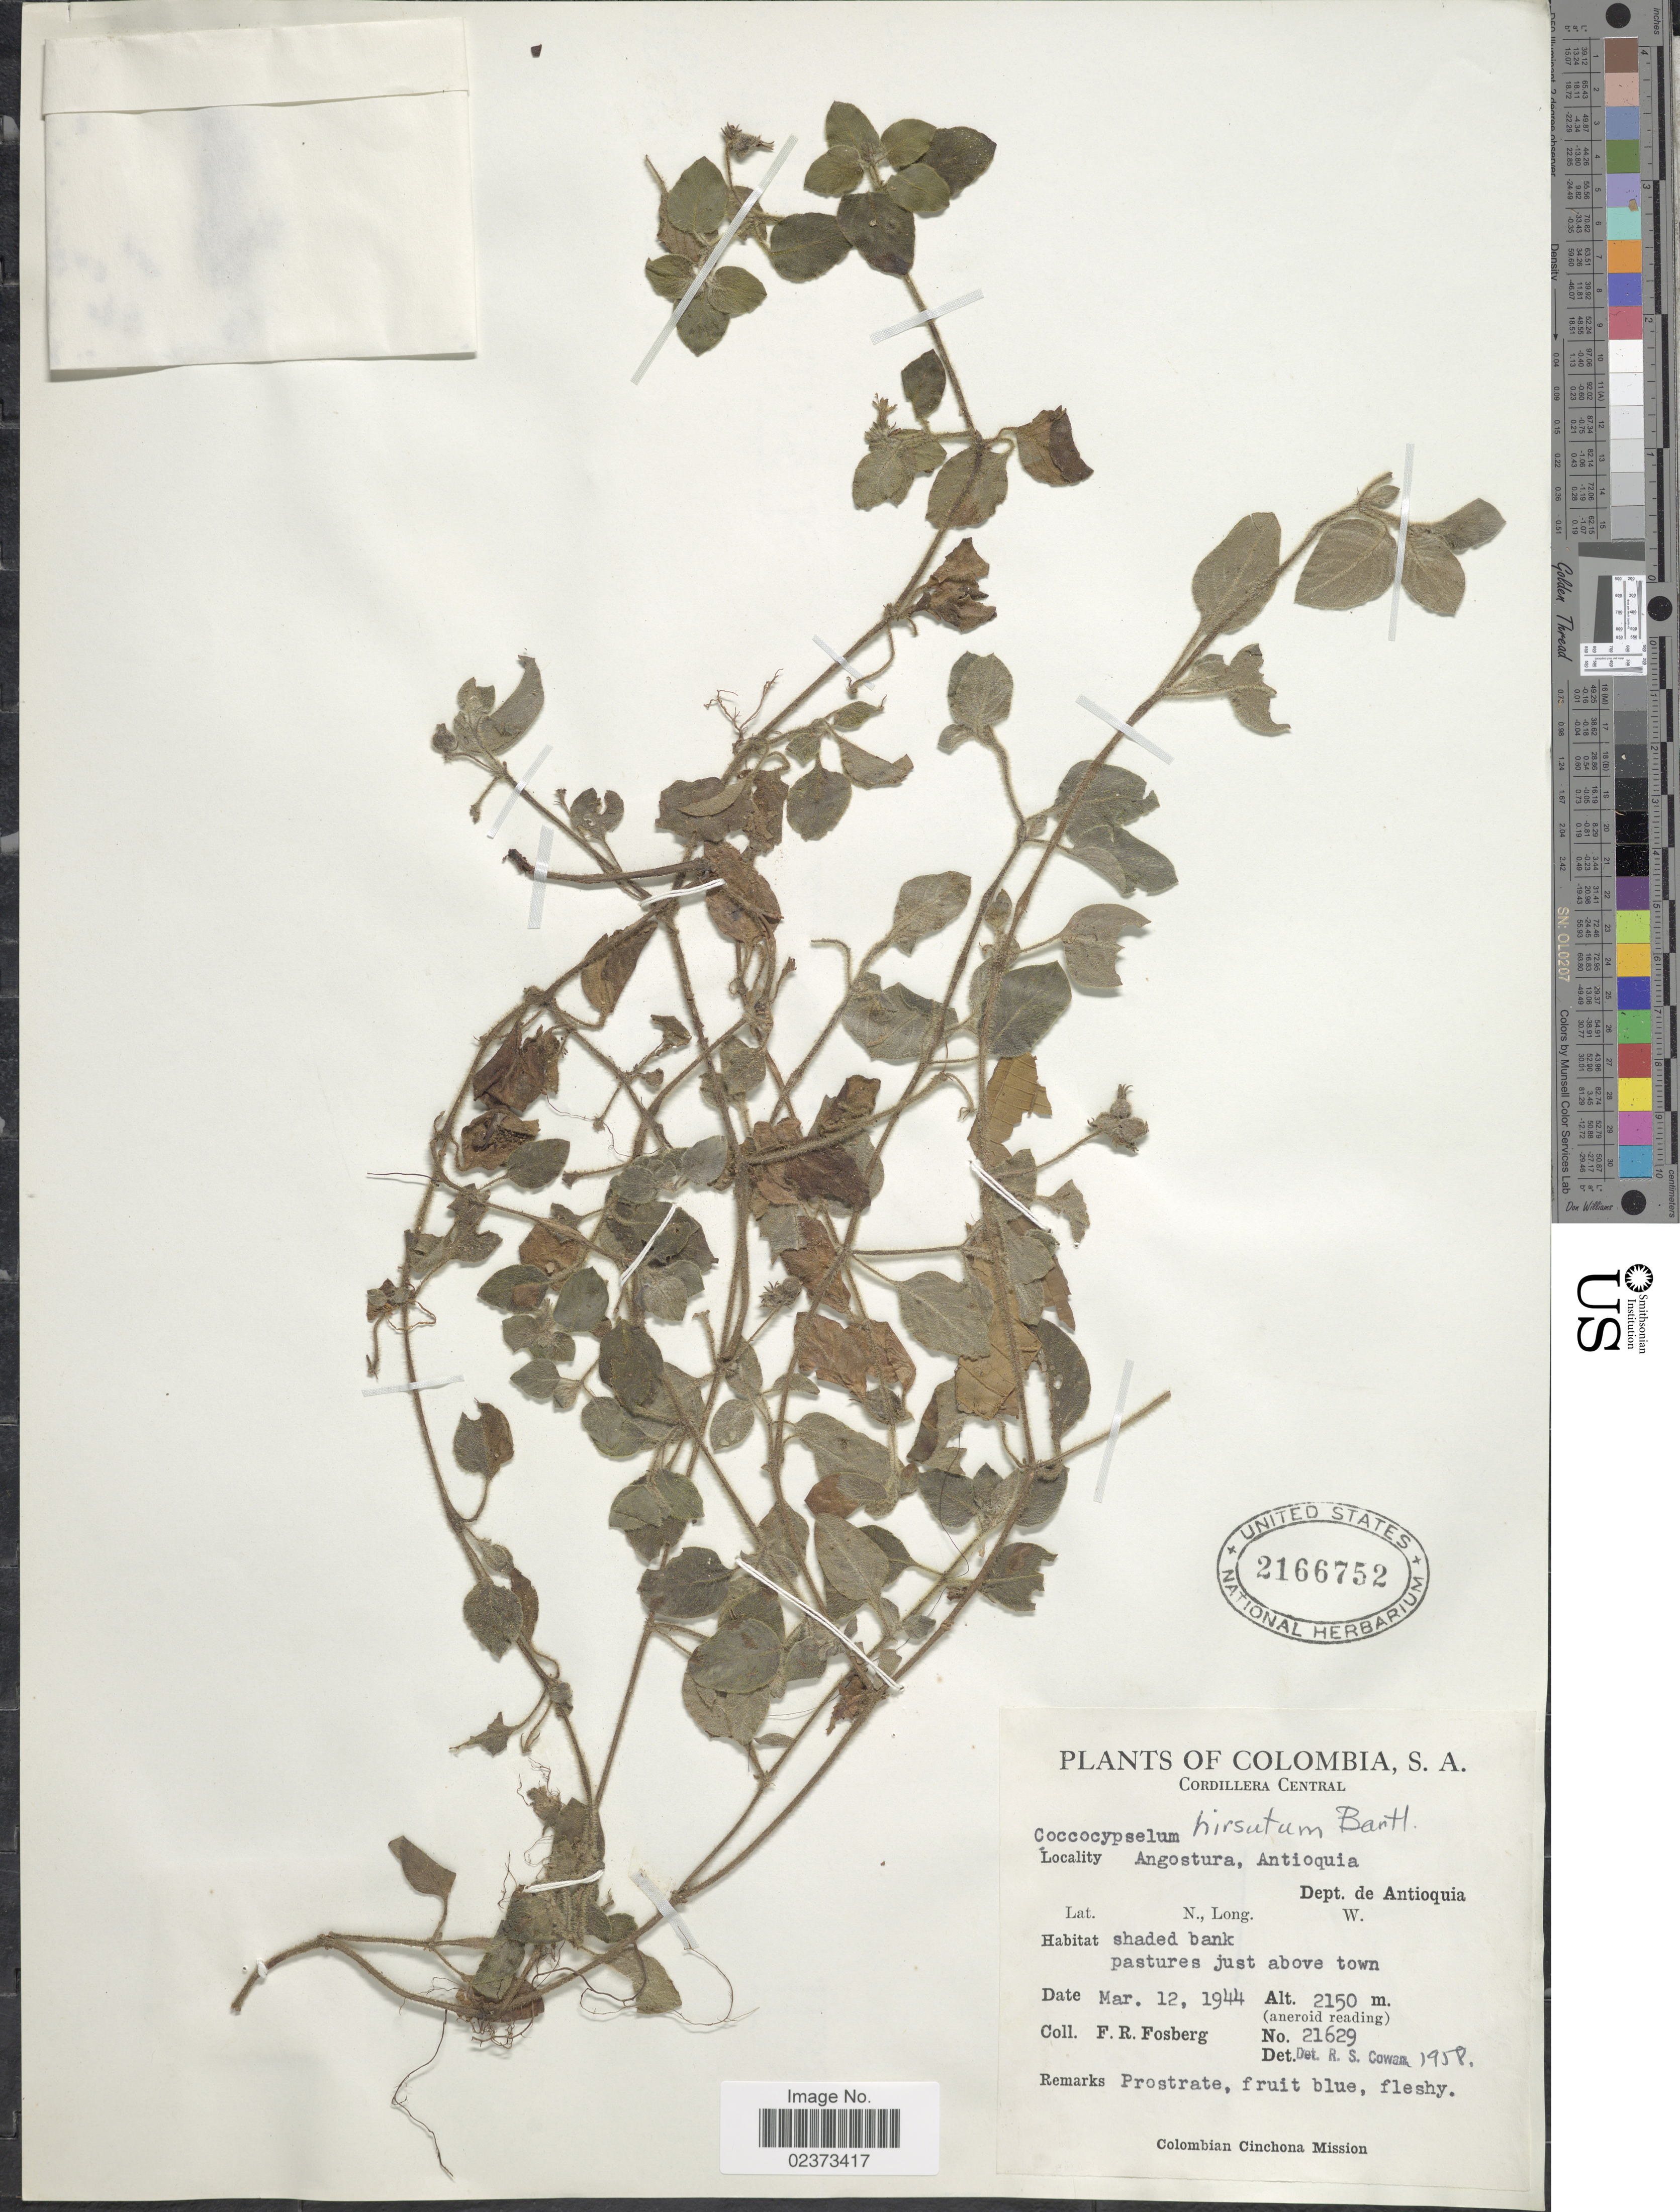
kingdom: Plantae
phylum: Tracheophyta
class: Magnoliopsida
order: Gentianales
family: Rubiaceae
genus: Coccocypselum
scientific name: Coccocypselum hirsutum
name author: Bartl. ex DC.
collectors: F. R. Fosberg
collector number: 21629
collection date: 1944-03-12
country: Colombia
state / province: Antioquia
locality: Cordillera Central, shaded bank pastures just above town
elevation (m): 2150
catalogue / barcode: US 2166752